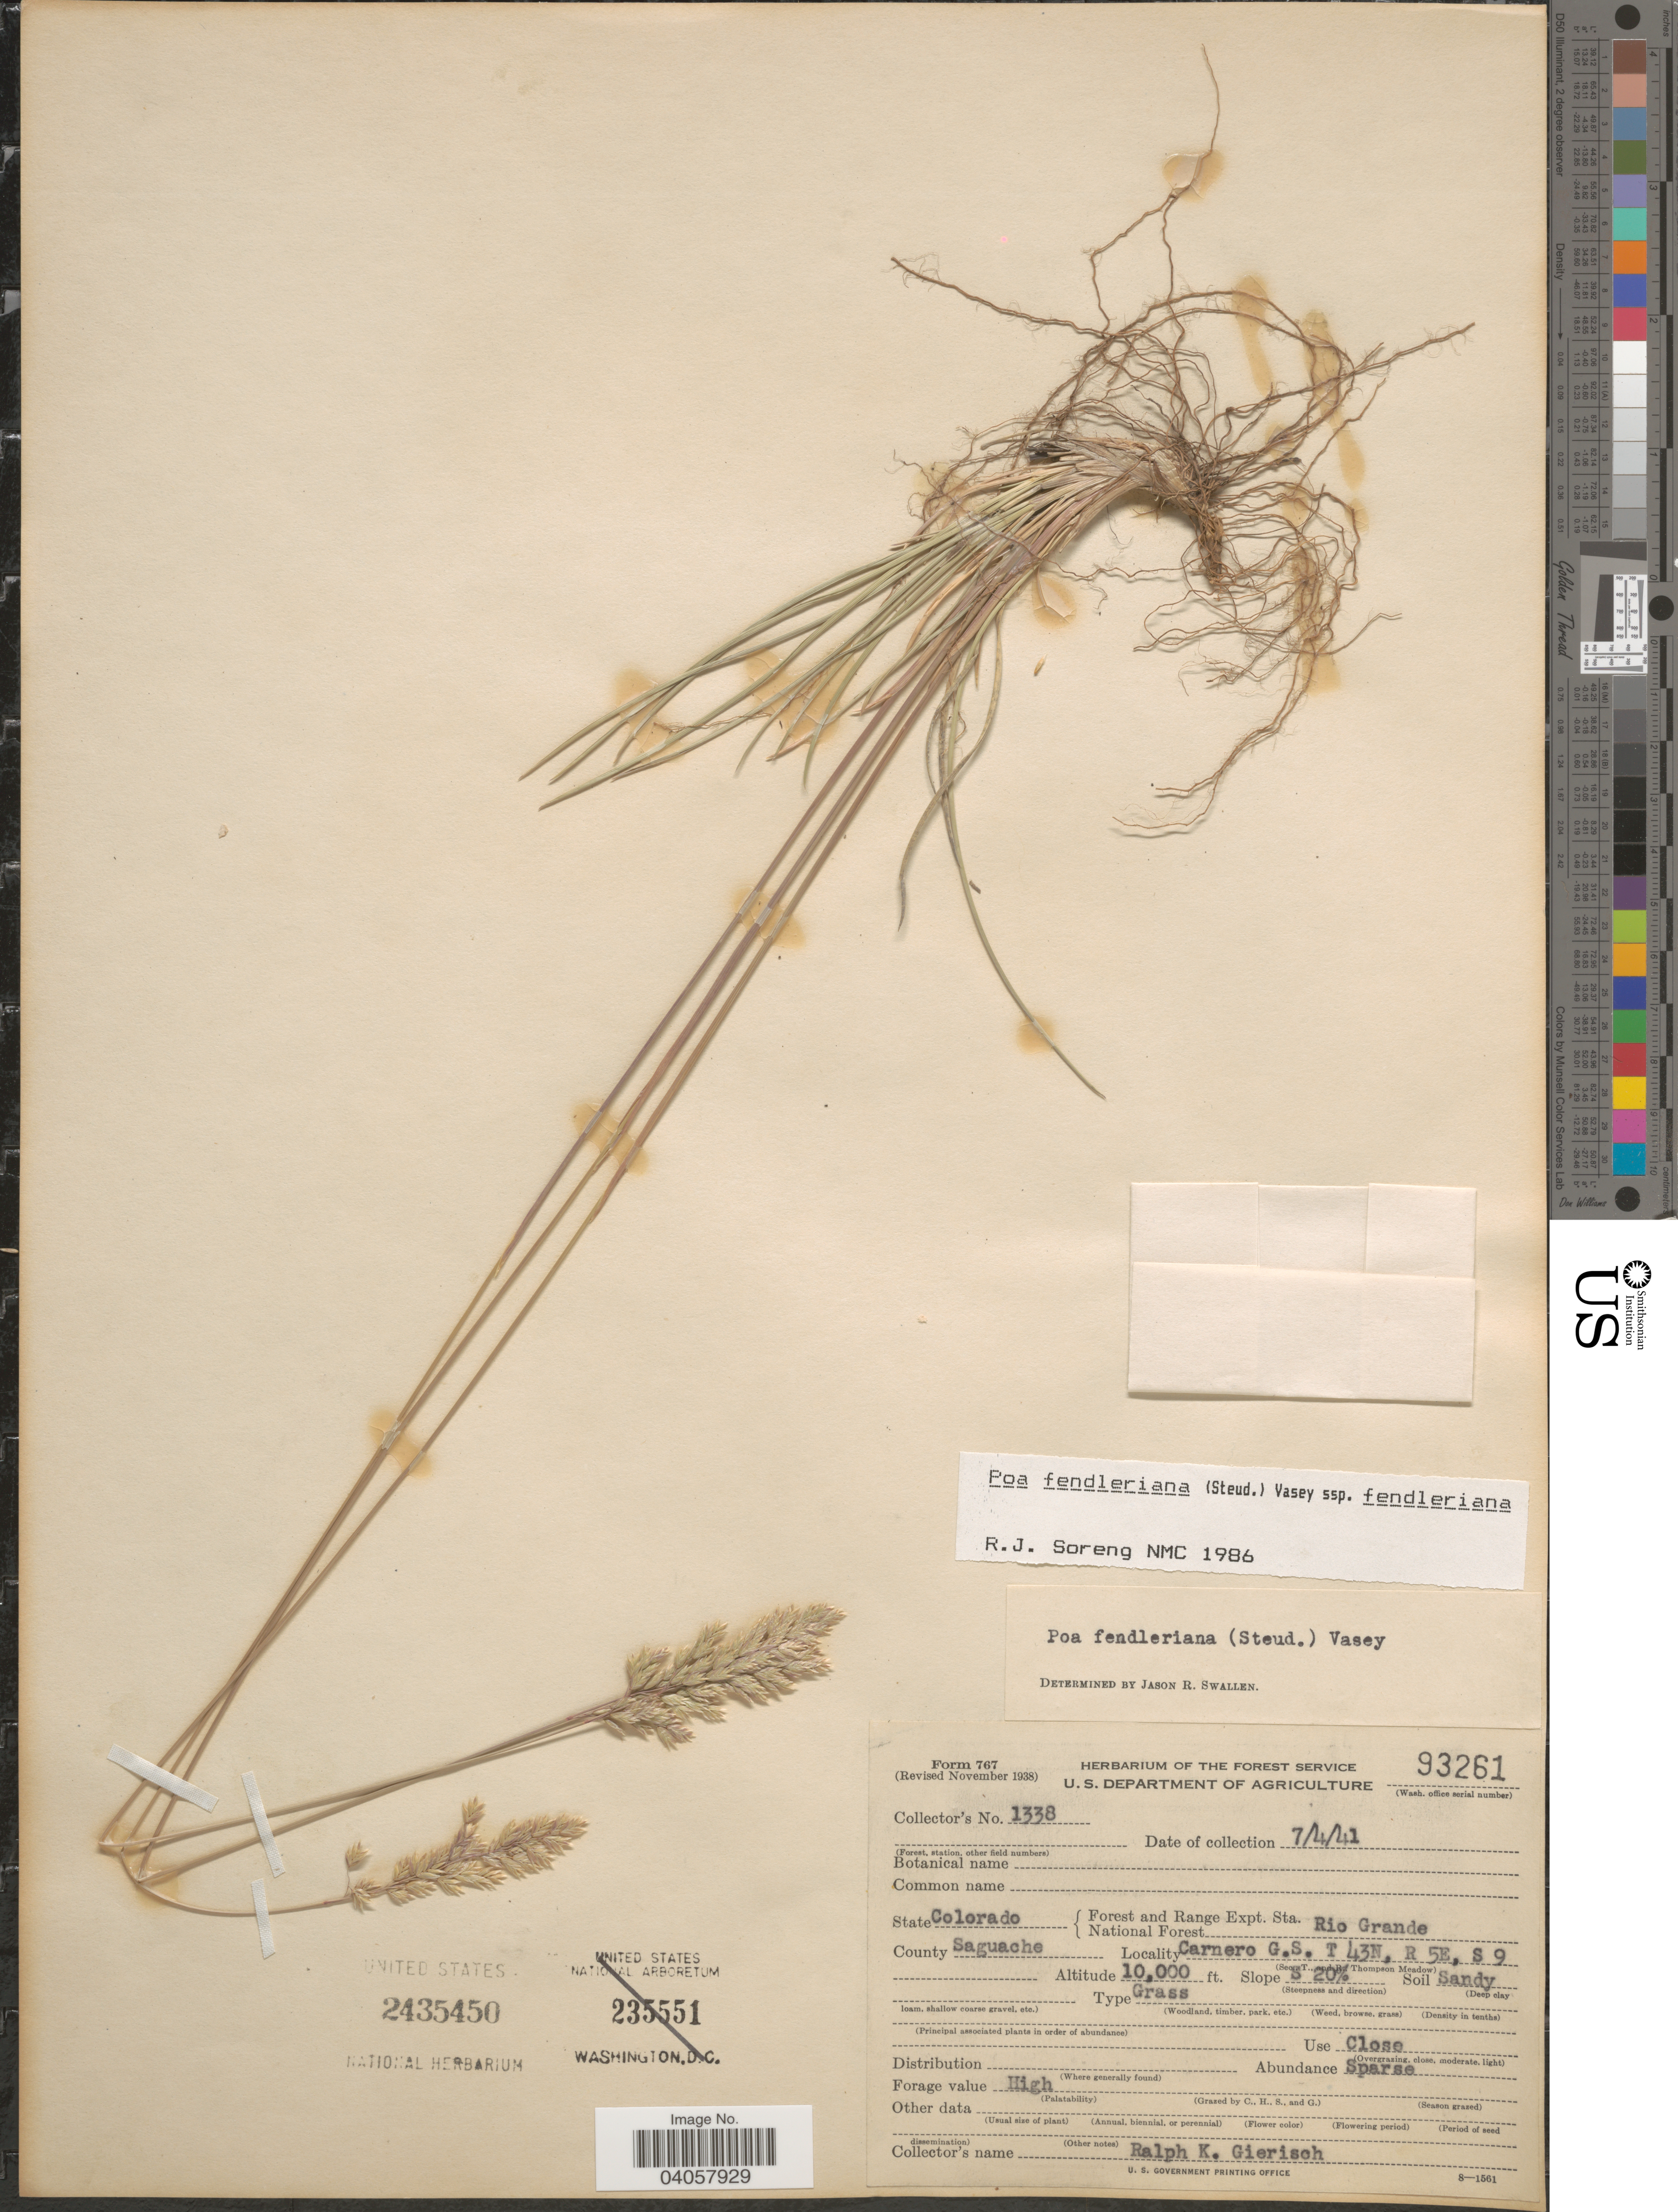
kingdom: Plantae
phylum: Tracheophyta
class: Liliopsida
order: Poales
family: Poaceae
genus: Poa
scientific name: Poa fendleriana subsp. fendleriana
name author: (Steud.) Vasey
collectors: R. Gierisch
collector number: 1338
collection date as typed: Transcribed d/m/y: 4/7/41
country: United States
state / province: Colorado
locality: Forest and Range Expt. Sta. National Forest Rio Grande. County Saguache. Carnero G.S. T43N, R 5E, S 9. Slope S 20%.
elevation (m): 3048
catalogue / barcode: US 2435450